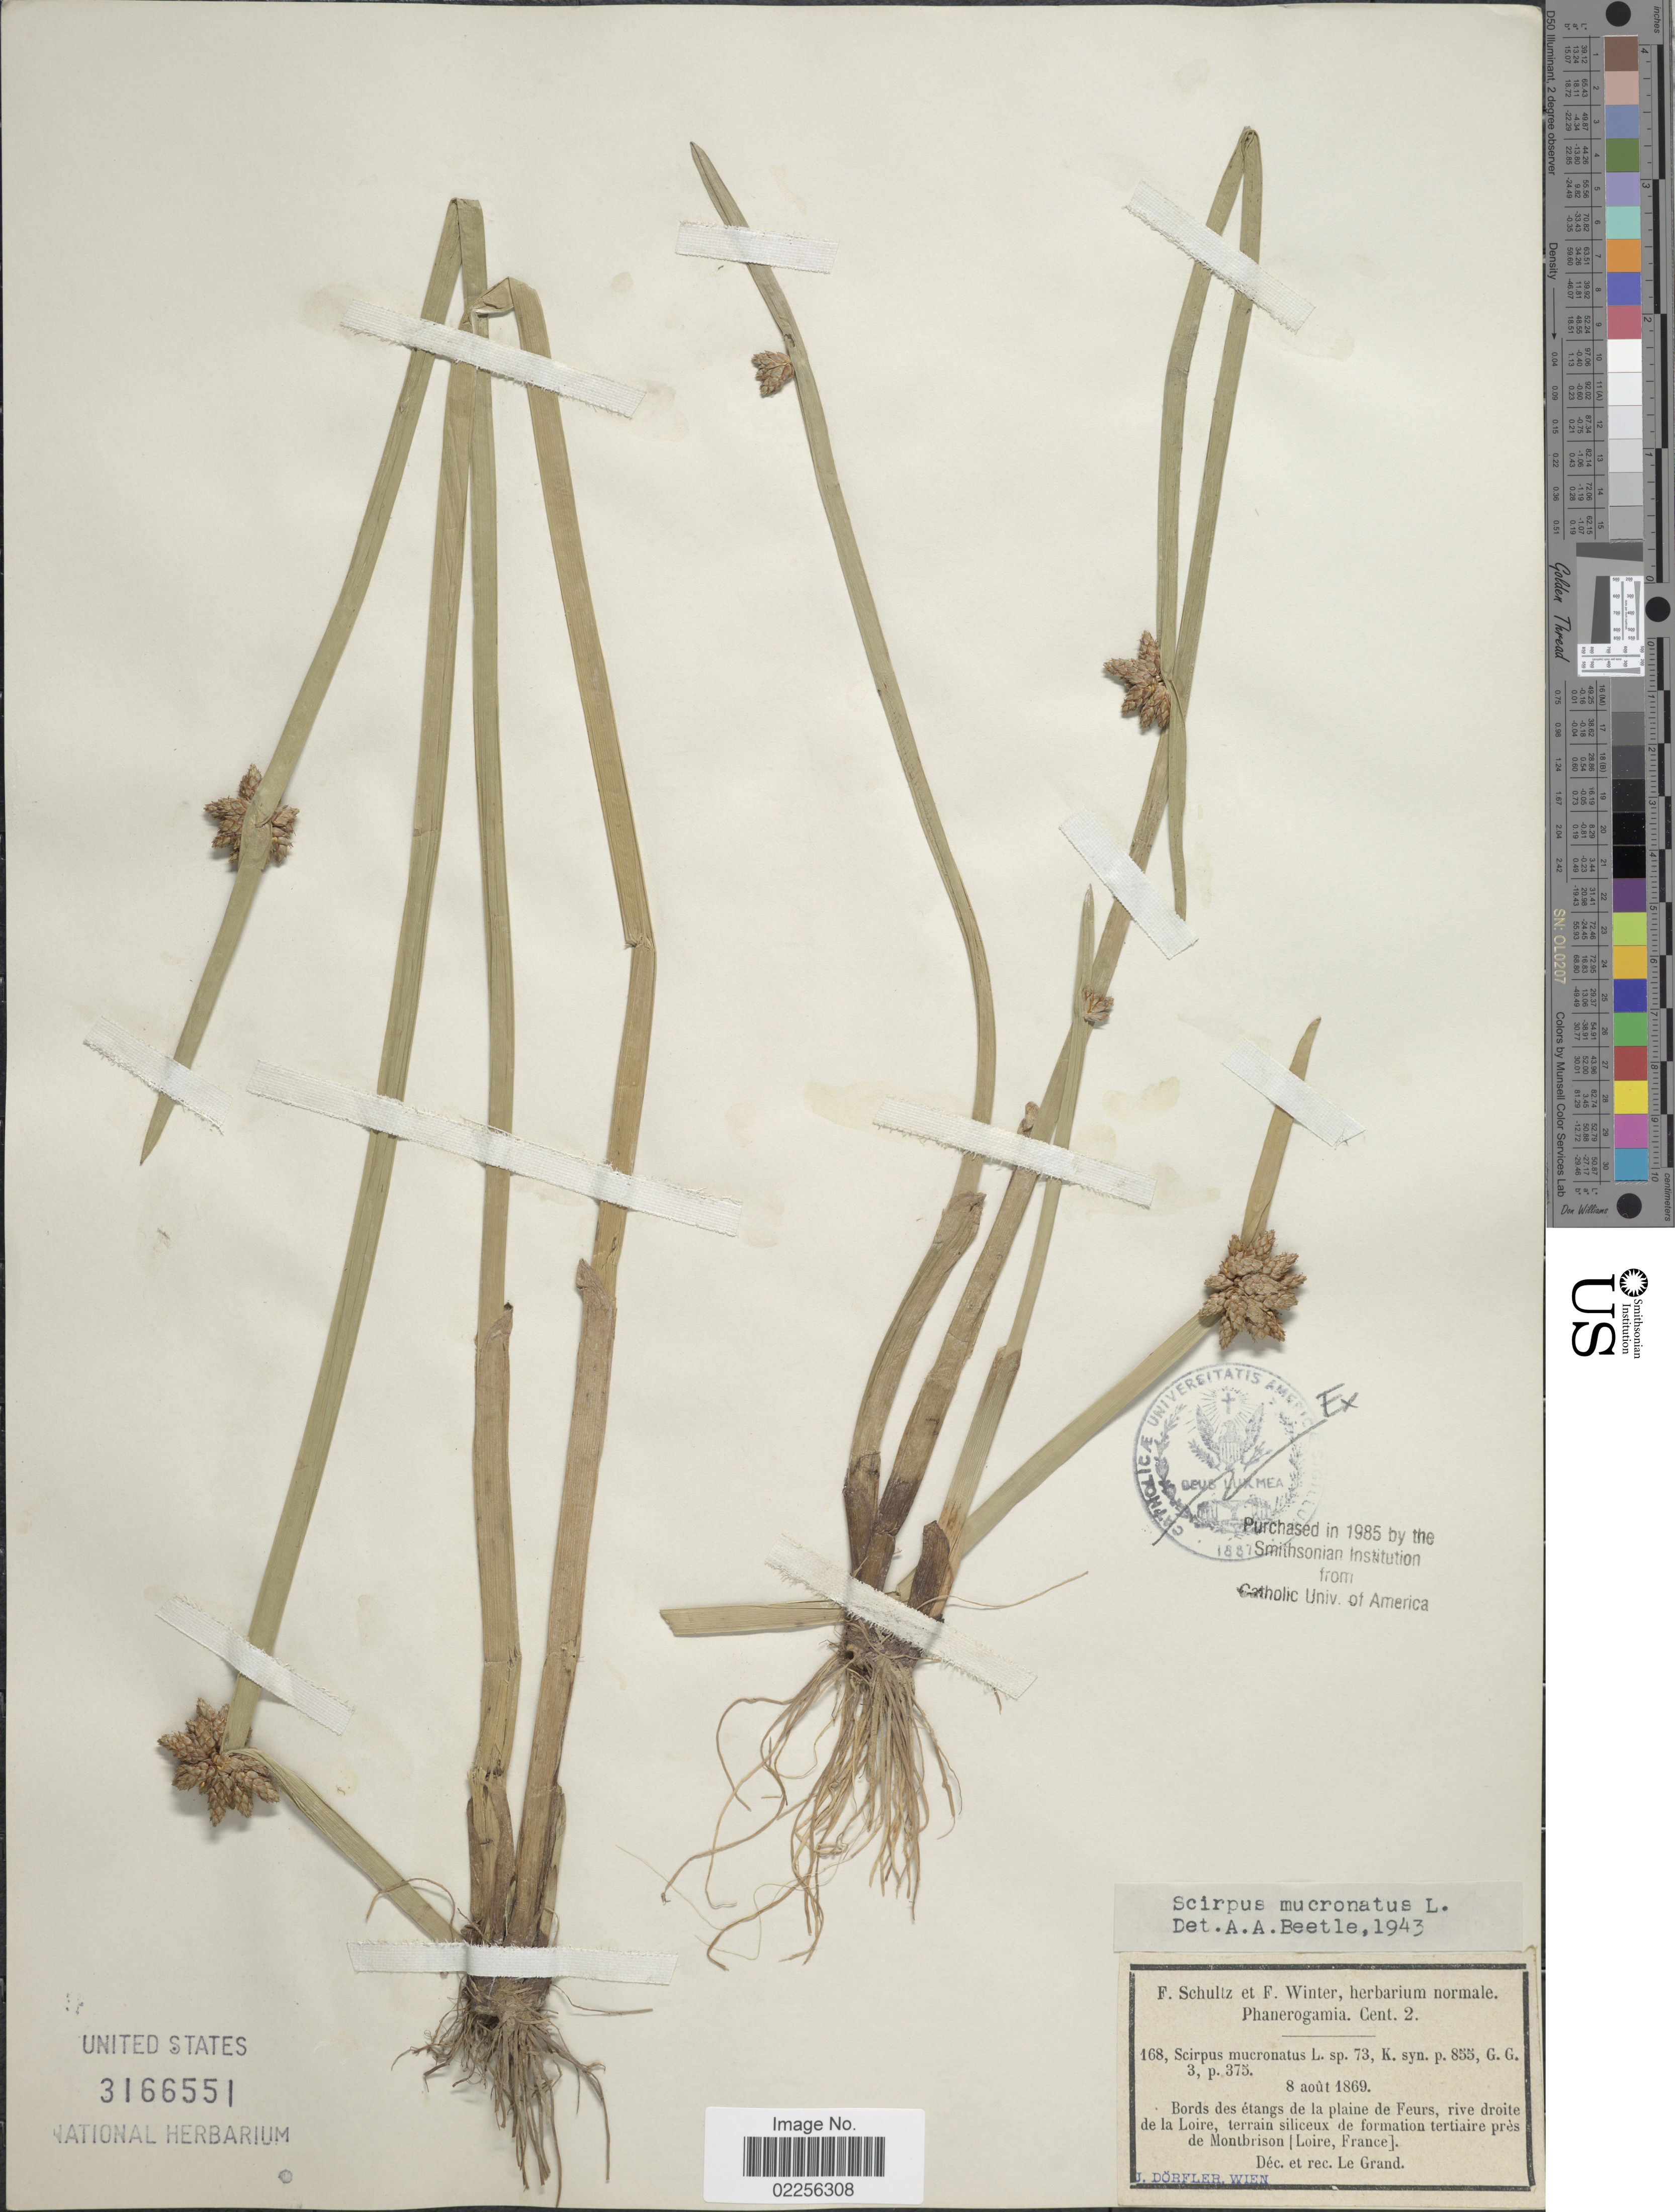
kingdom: Plantae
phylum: Tracheophyta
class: Liliopsida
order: Poales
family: Cyperaceae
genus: Schoenoplectus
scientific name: Schoenoplectus mucronatus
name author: (L.) Palla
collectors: Le Grand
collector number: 168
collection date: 1869-08-08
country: France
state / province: Pays de la Loire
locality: Bords des étang de la plaine de Feurs, rive droite de la Loire, terrain siliceux de formation tertiaire prés de Montbrison [Loire, France]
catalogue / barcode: US 3166551